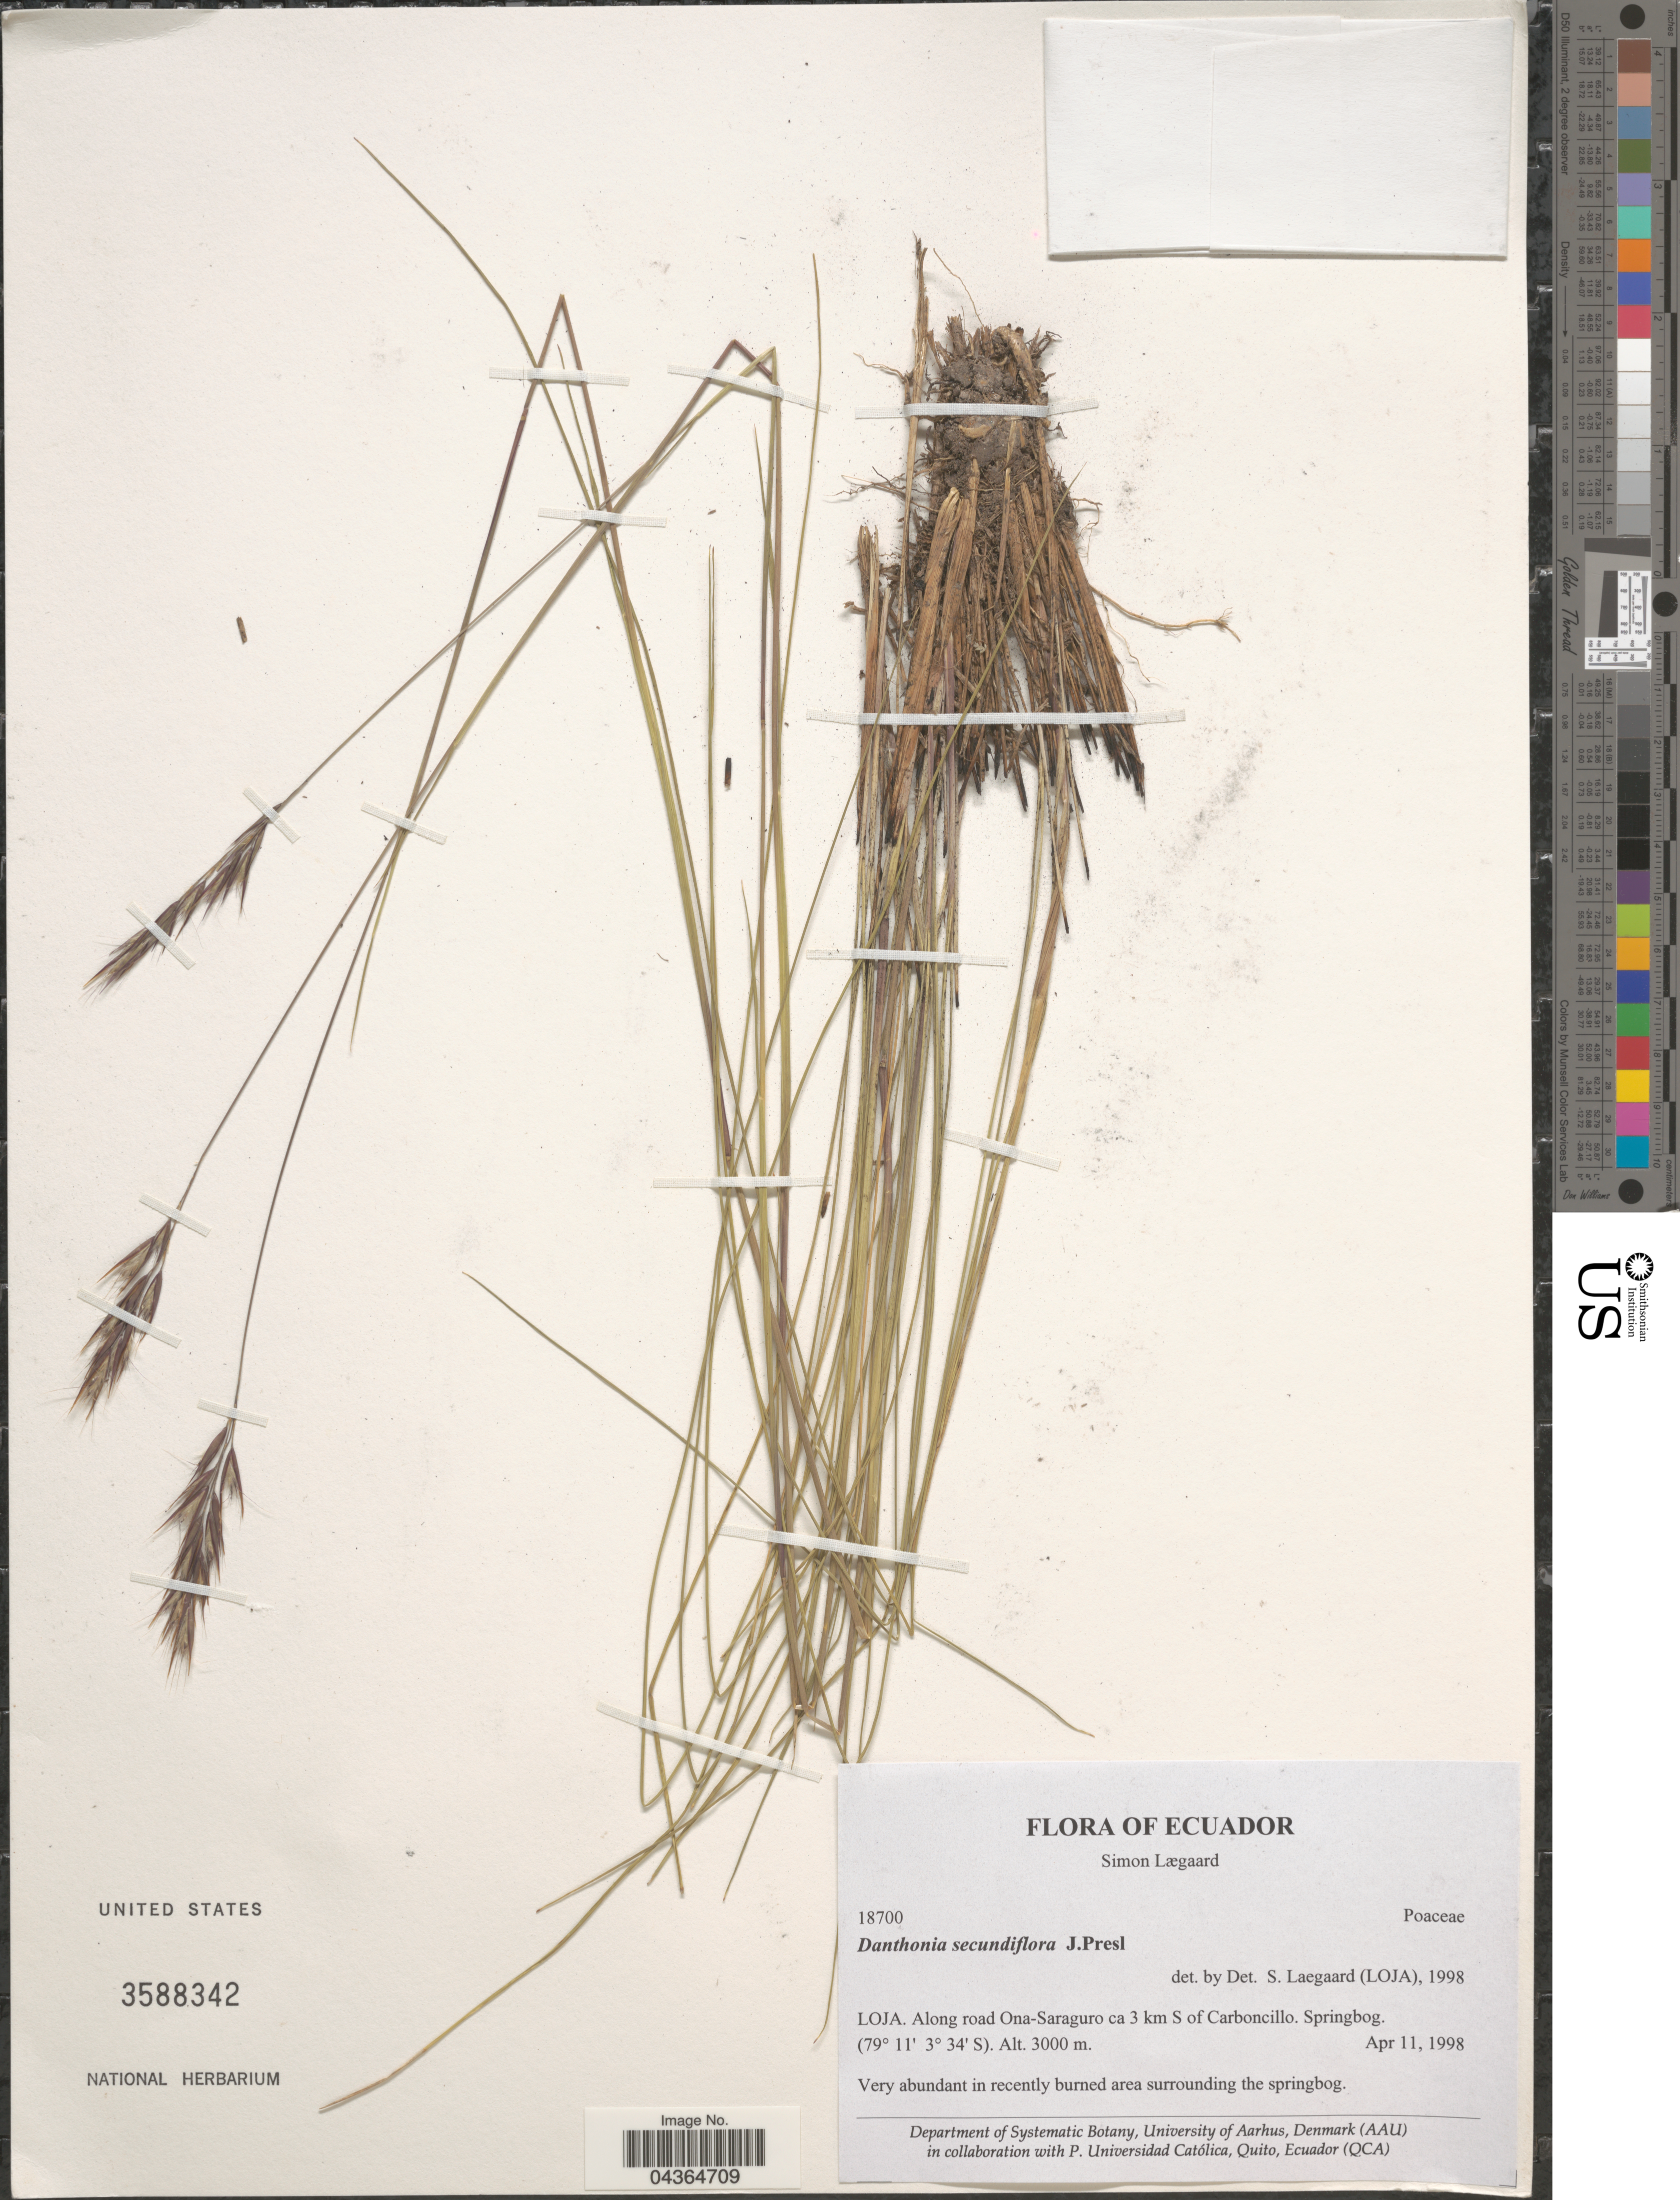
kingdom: Plantae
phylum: Tracheophyta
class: Liliopsida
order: Poales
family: Poaceae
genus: Danthonia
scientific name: Danthonia secundiflora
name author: J. Presl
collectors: S. Lægaard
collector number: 18700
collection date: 1998-04-11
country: Ecuador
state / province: Loja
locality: Along road Ona-Saraguro ca 3 km S of Carboncillo. Springbog.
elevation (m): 3000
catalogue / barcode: US 3588342